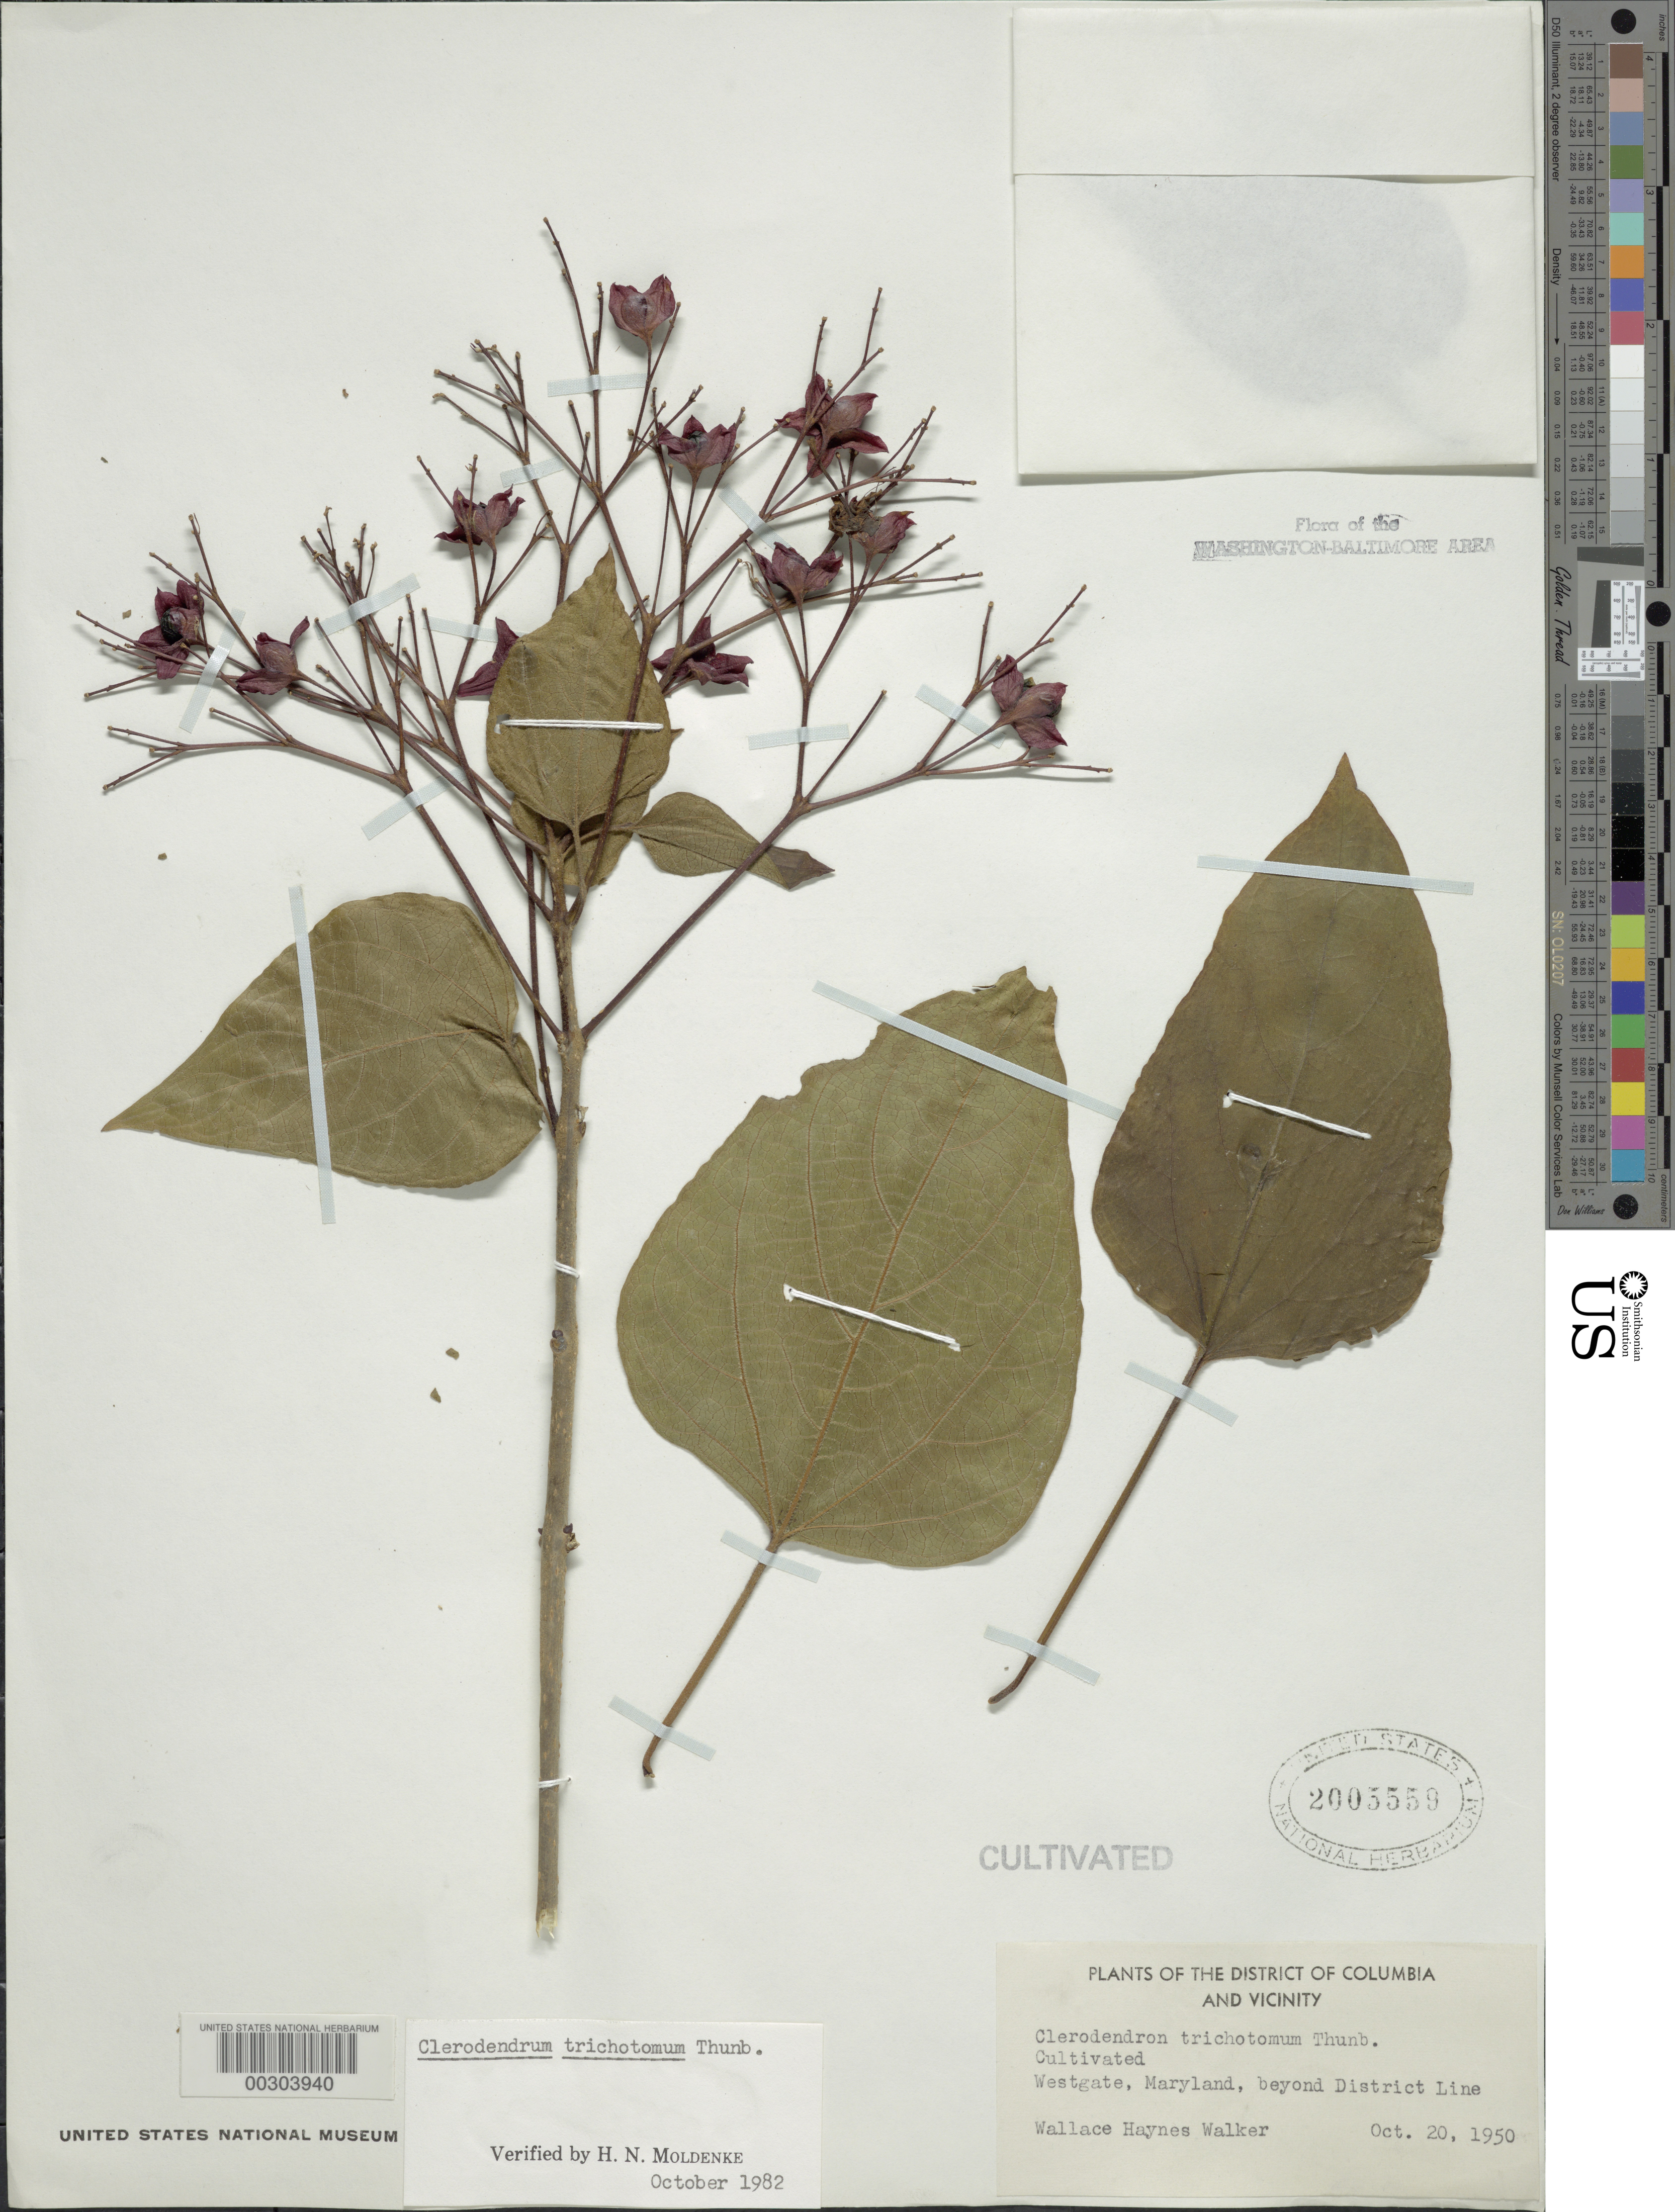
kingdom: Plantae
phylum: Tracheophyta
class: Magnoliopsida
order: Lamiales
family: Lamiaceae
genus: Clerodendrum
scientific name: Clerodendrum trichotomum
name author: Thunb.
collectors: W. Walker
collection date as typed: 20 Oct 1950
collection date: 1950-10-20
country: United States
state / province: Maryland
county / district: Montgomery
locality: Westgate, beyond District Line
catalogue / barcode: US 2005559